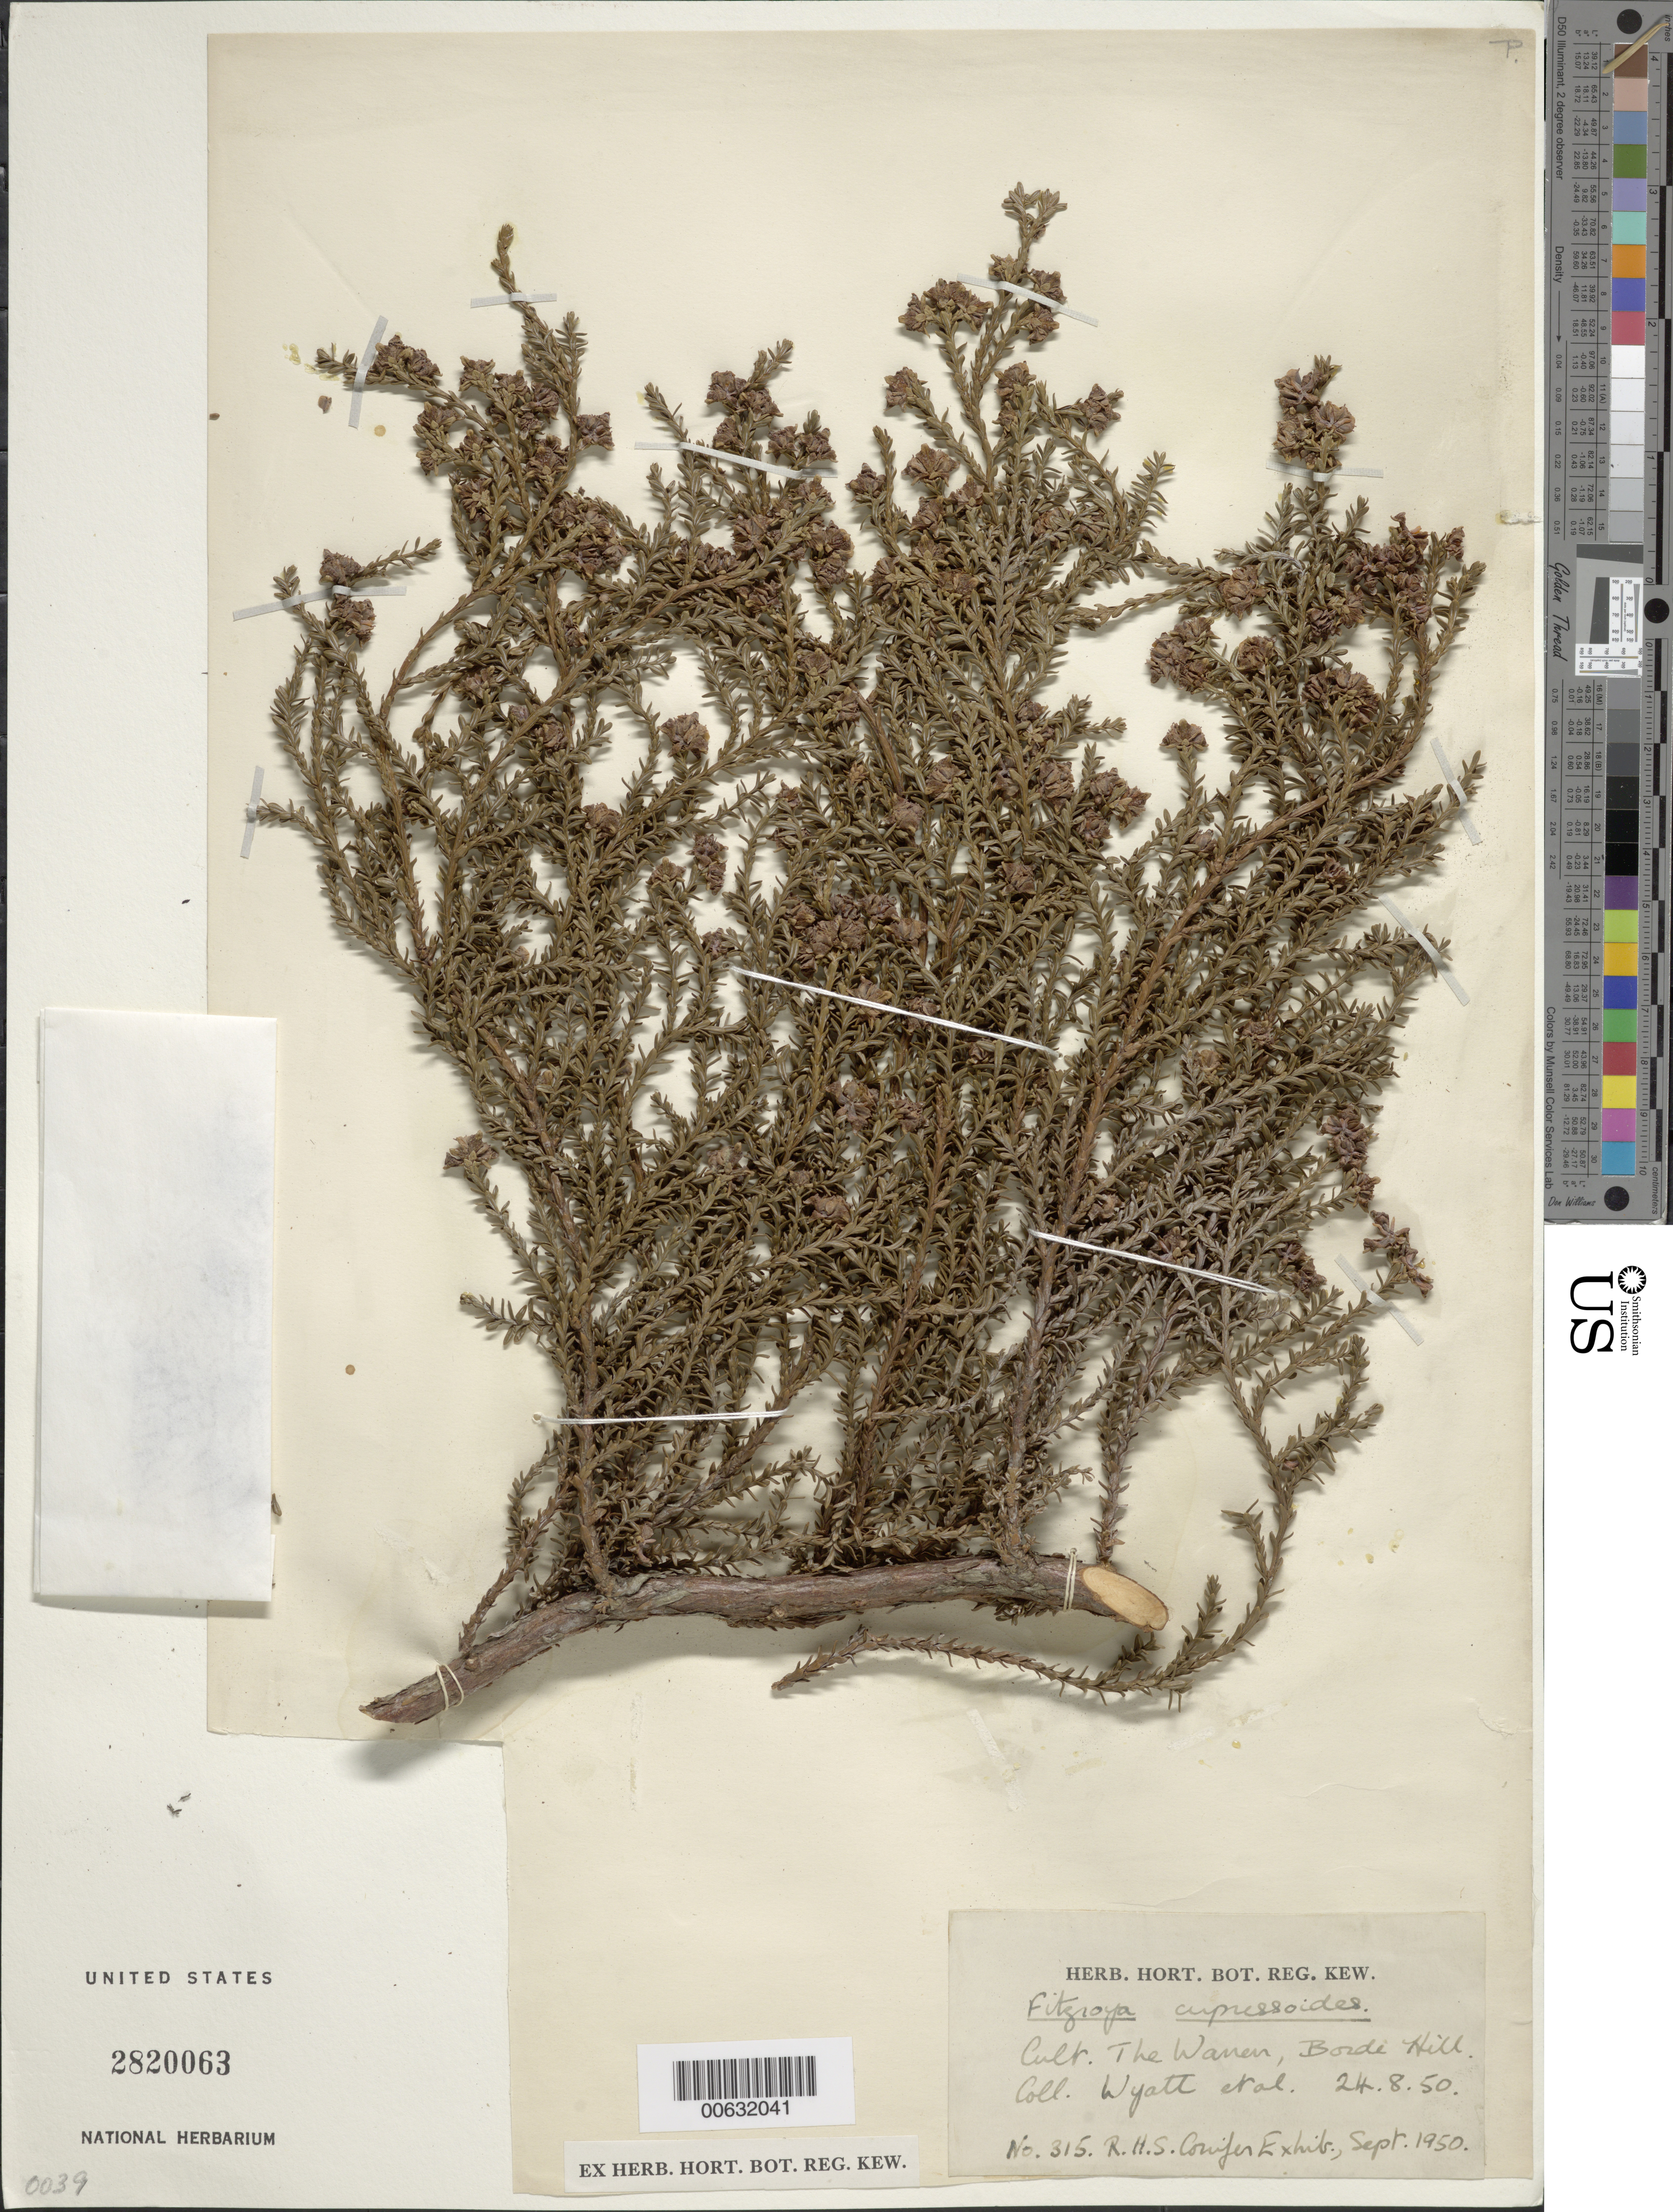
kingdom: Plantae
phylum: Tracheophyta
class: Pinopsida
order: Pinales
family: Cupressaceae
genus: Fitzroya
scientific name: Fitzroya cupressoides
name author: (Molina) I.M. Johnst.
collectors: -. Wyatt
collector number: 315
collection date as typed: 24 Aug 1950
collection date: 1950-08-24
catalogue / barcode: US 2820063